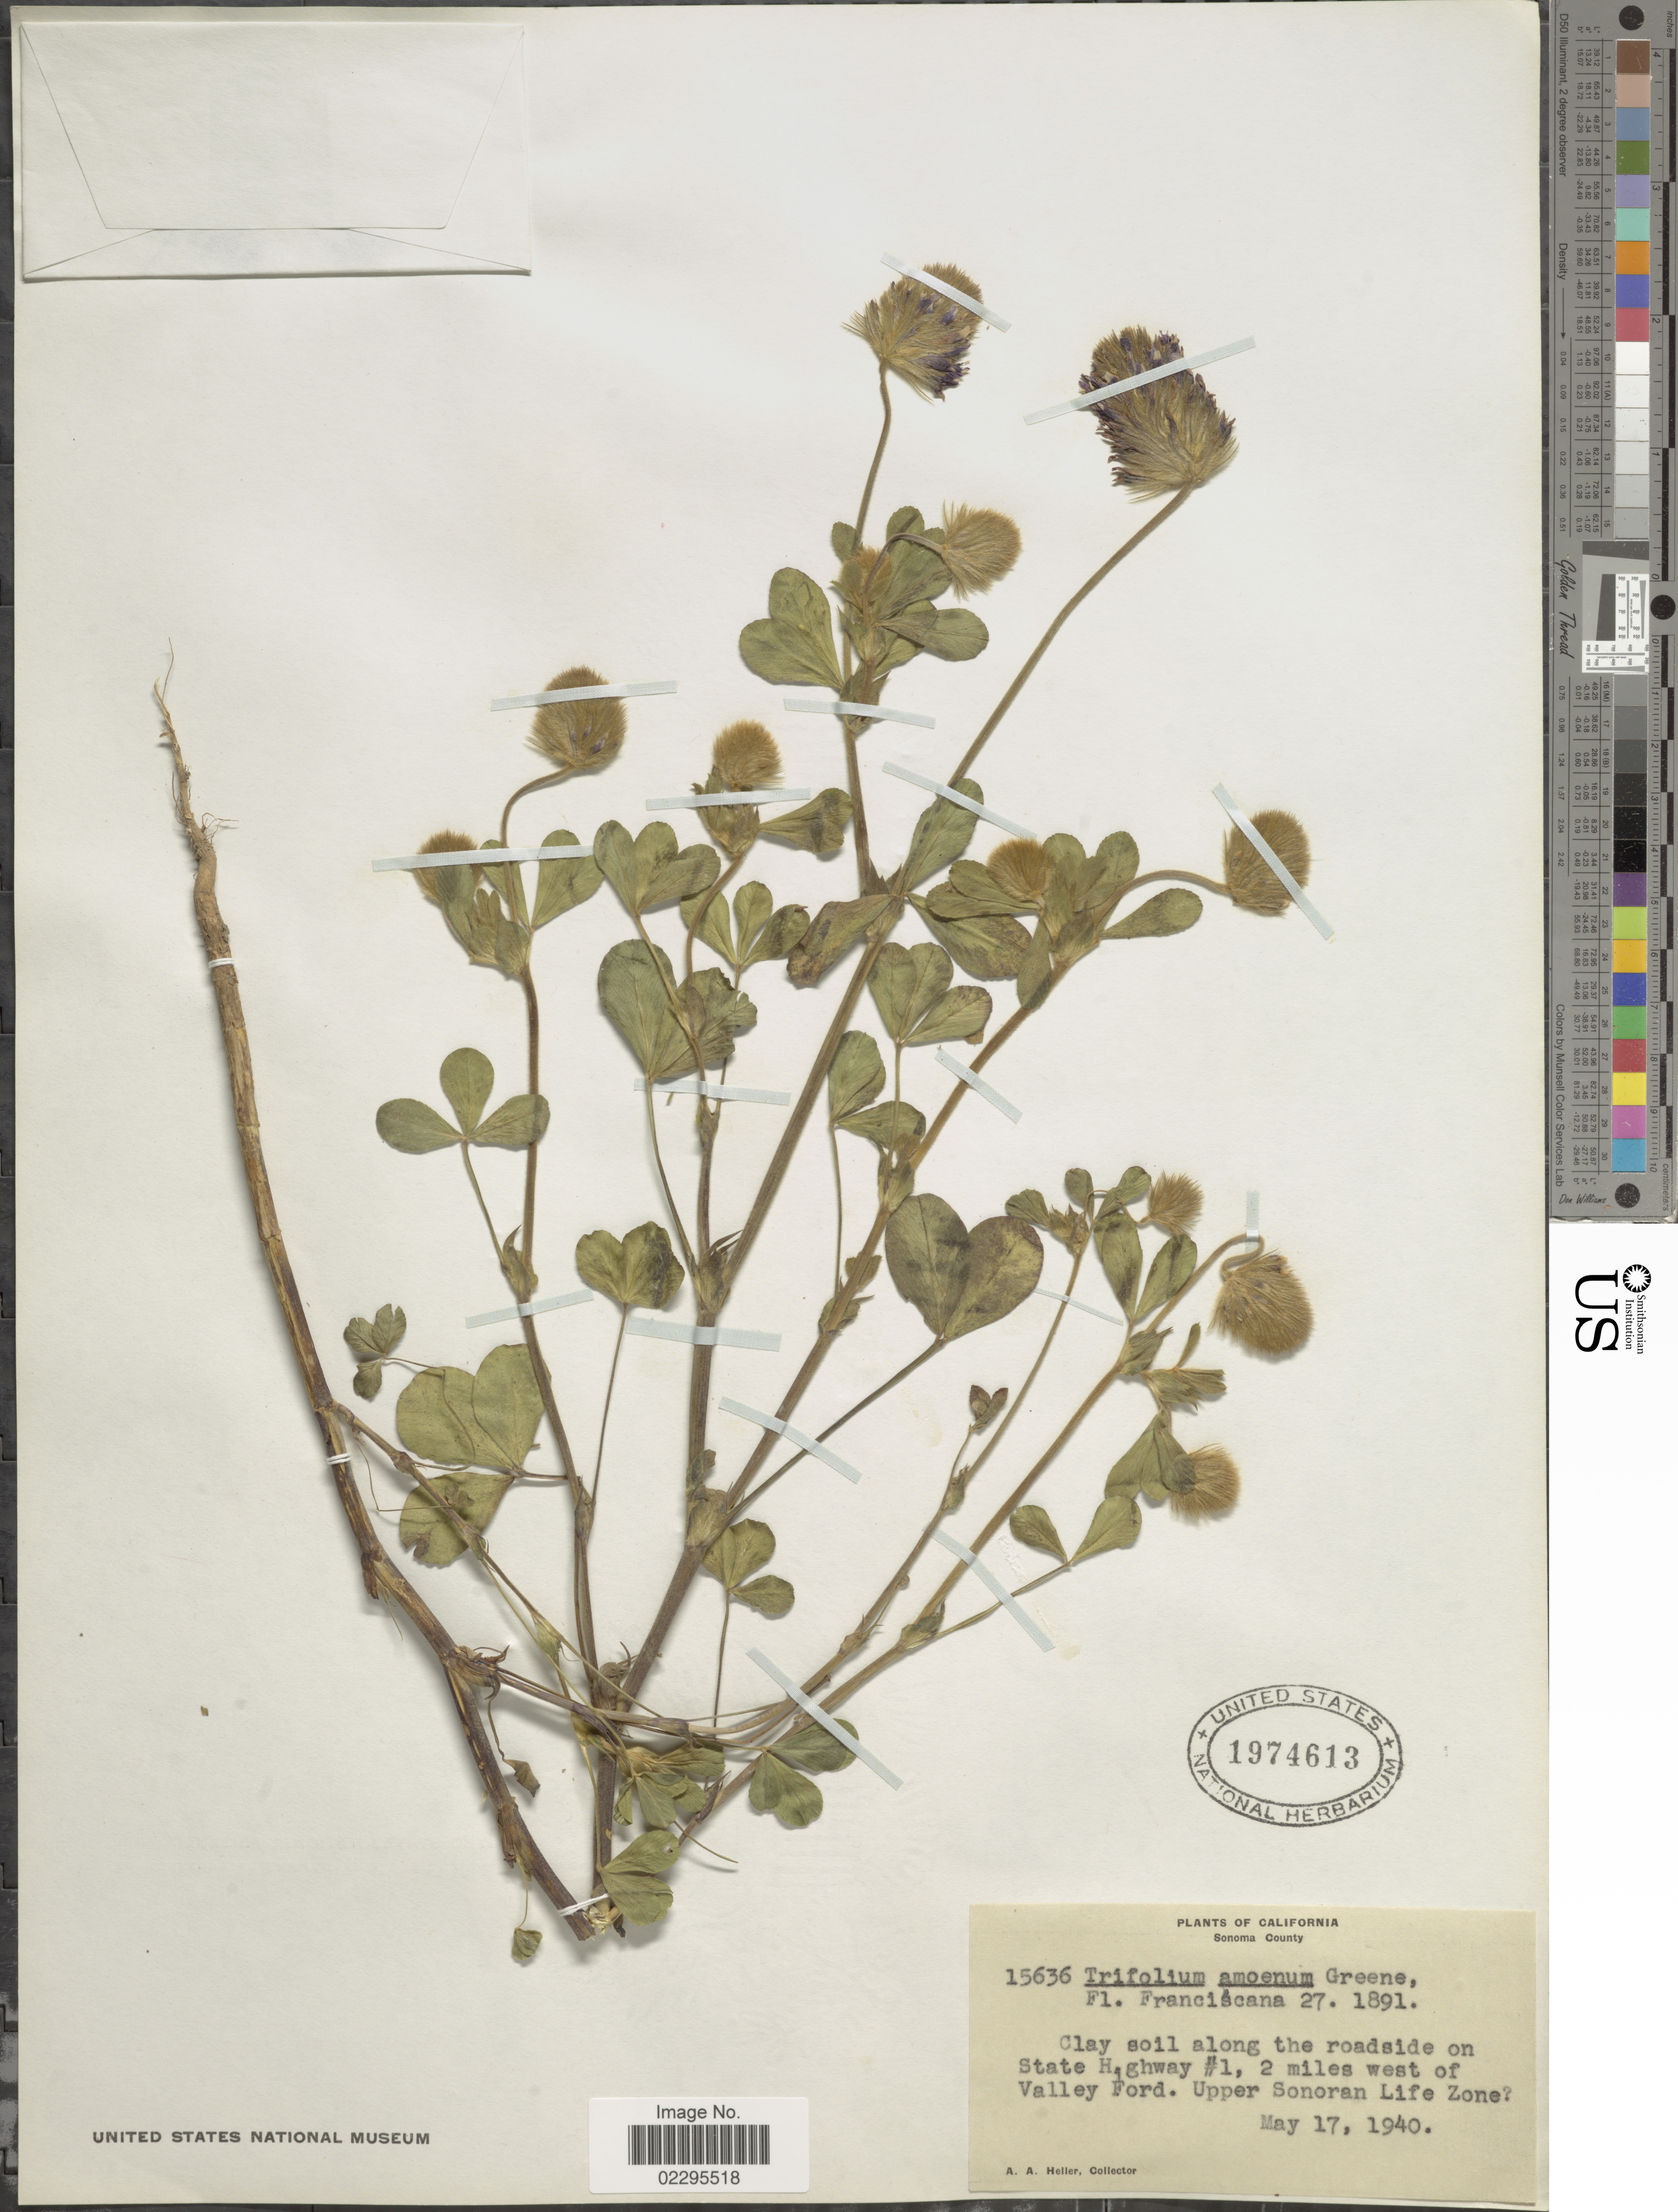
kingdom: Plantae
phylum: Tracheophyta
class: Magnoliopsida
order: Fabales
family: Fabaceae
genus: Trifolium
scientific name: Trifolium amoenum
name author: Greene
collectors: A. A. Heller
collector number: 15636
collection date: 1940-05-17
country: United States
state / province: California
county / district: Sonoma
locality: Sonoma County. on State Highway #1, 2 miles west of Valley Ford. Upper Sonoran Life Zone [unsure placement]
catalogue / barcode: US 1974613